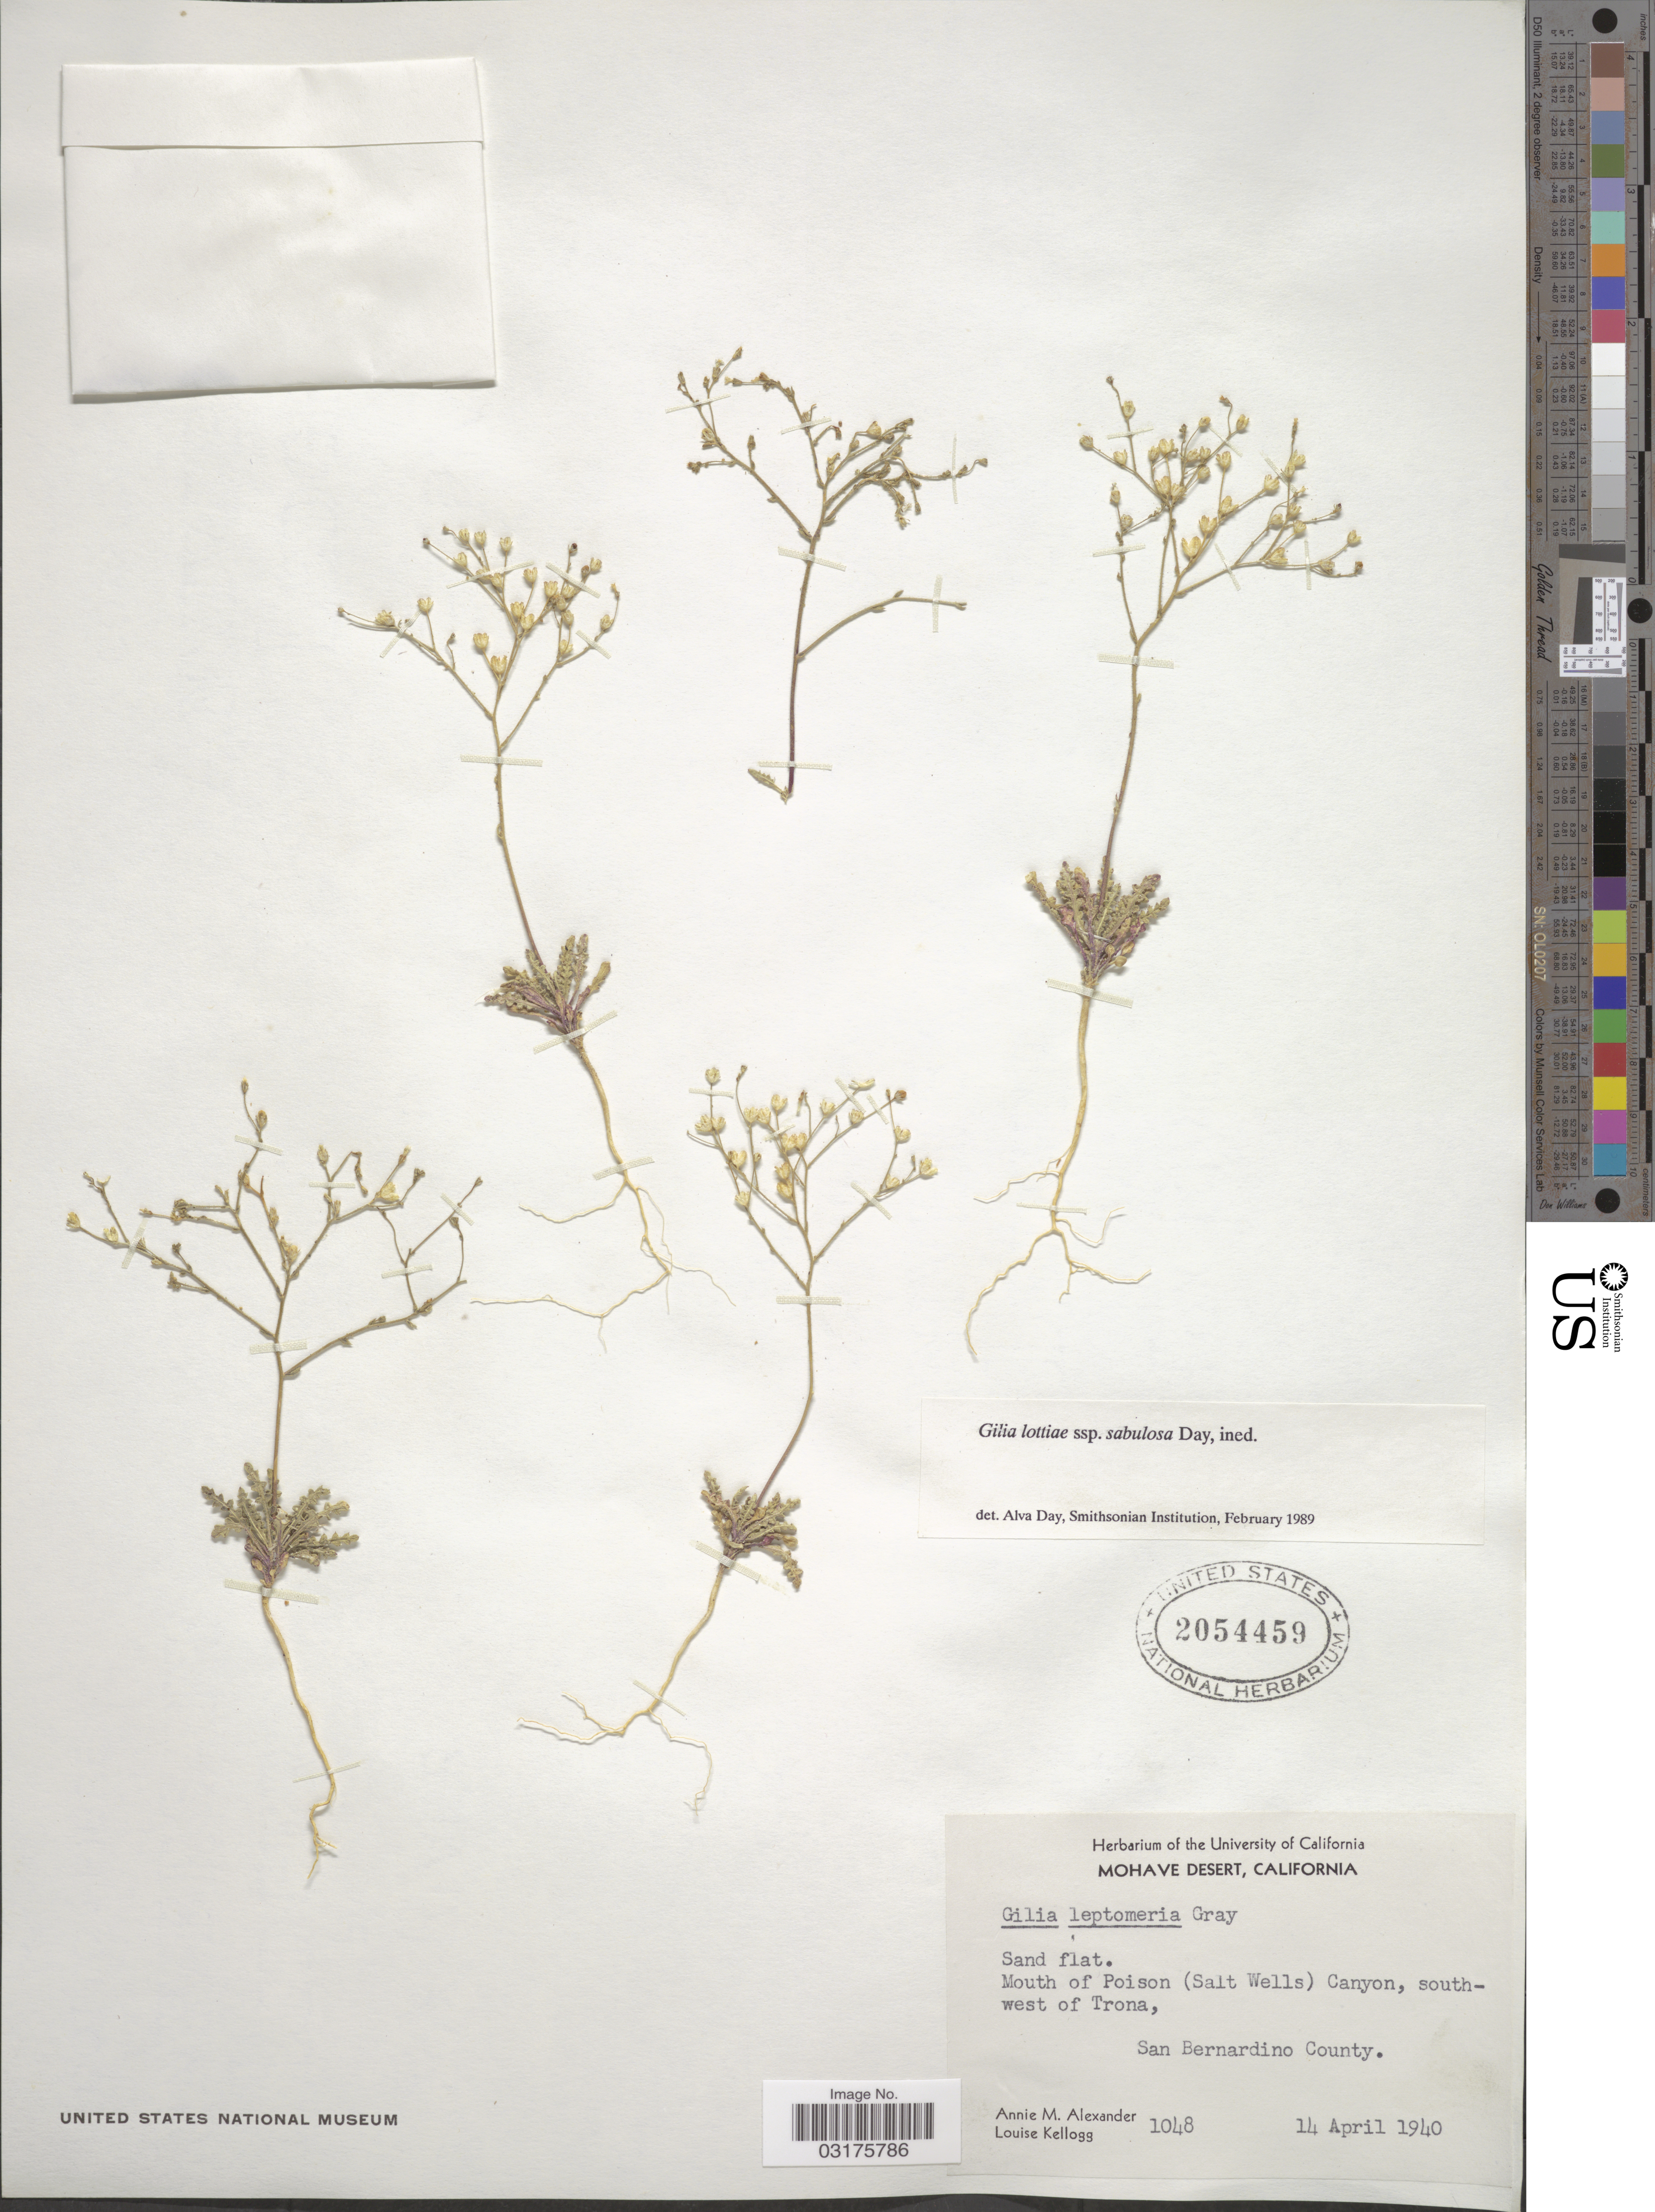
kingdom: Plantae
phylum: Tracheophyta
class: Magnoliopsida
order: Ericales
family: Polemoniaceae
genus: Aliciella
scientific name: Aliciella monoensis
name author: J.M. Porter & A.G. Day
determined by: Porter, J. M.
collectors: A. M. Alexander & L. Kellogg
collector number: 1048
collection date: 1940-04-14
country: United States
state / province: California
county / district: San Bernardino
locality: Mohave Desert. Mouth of Poison (Salt Wells) Canyon, south-west of Trona, San Bernardino County.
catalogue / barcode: US 2054459